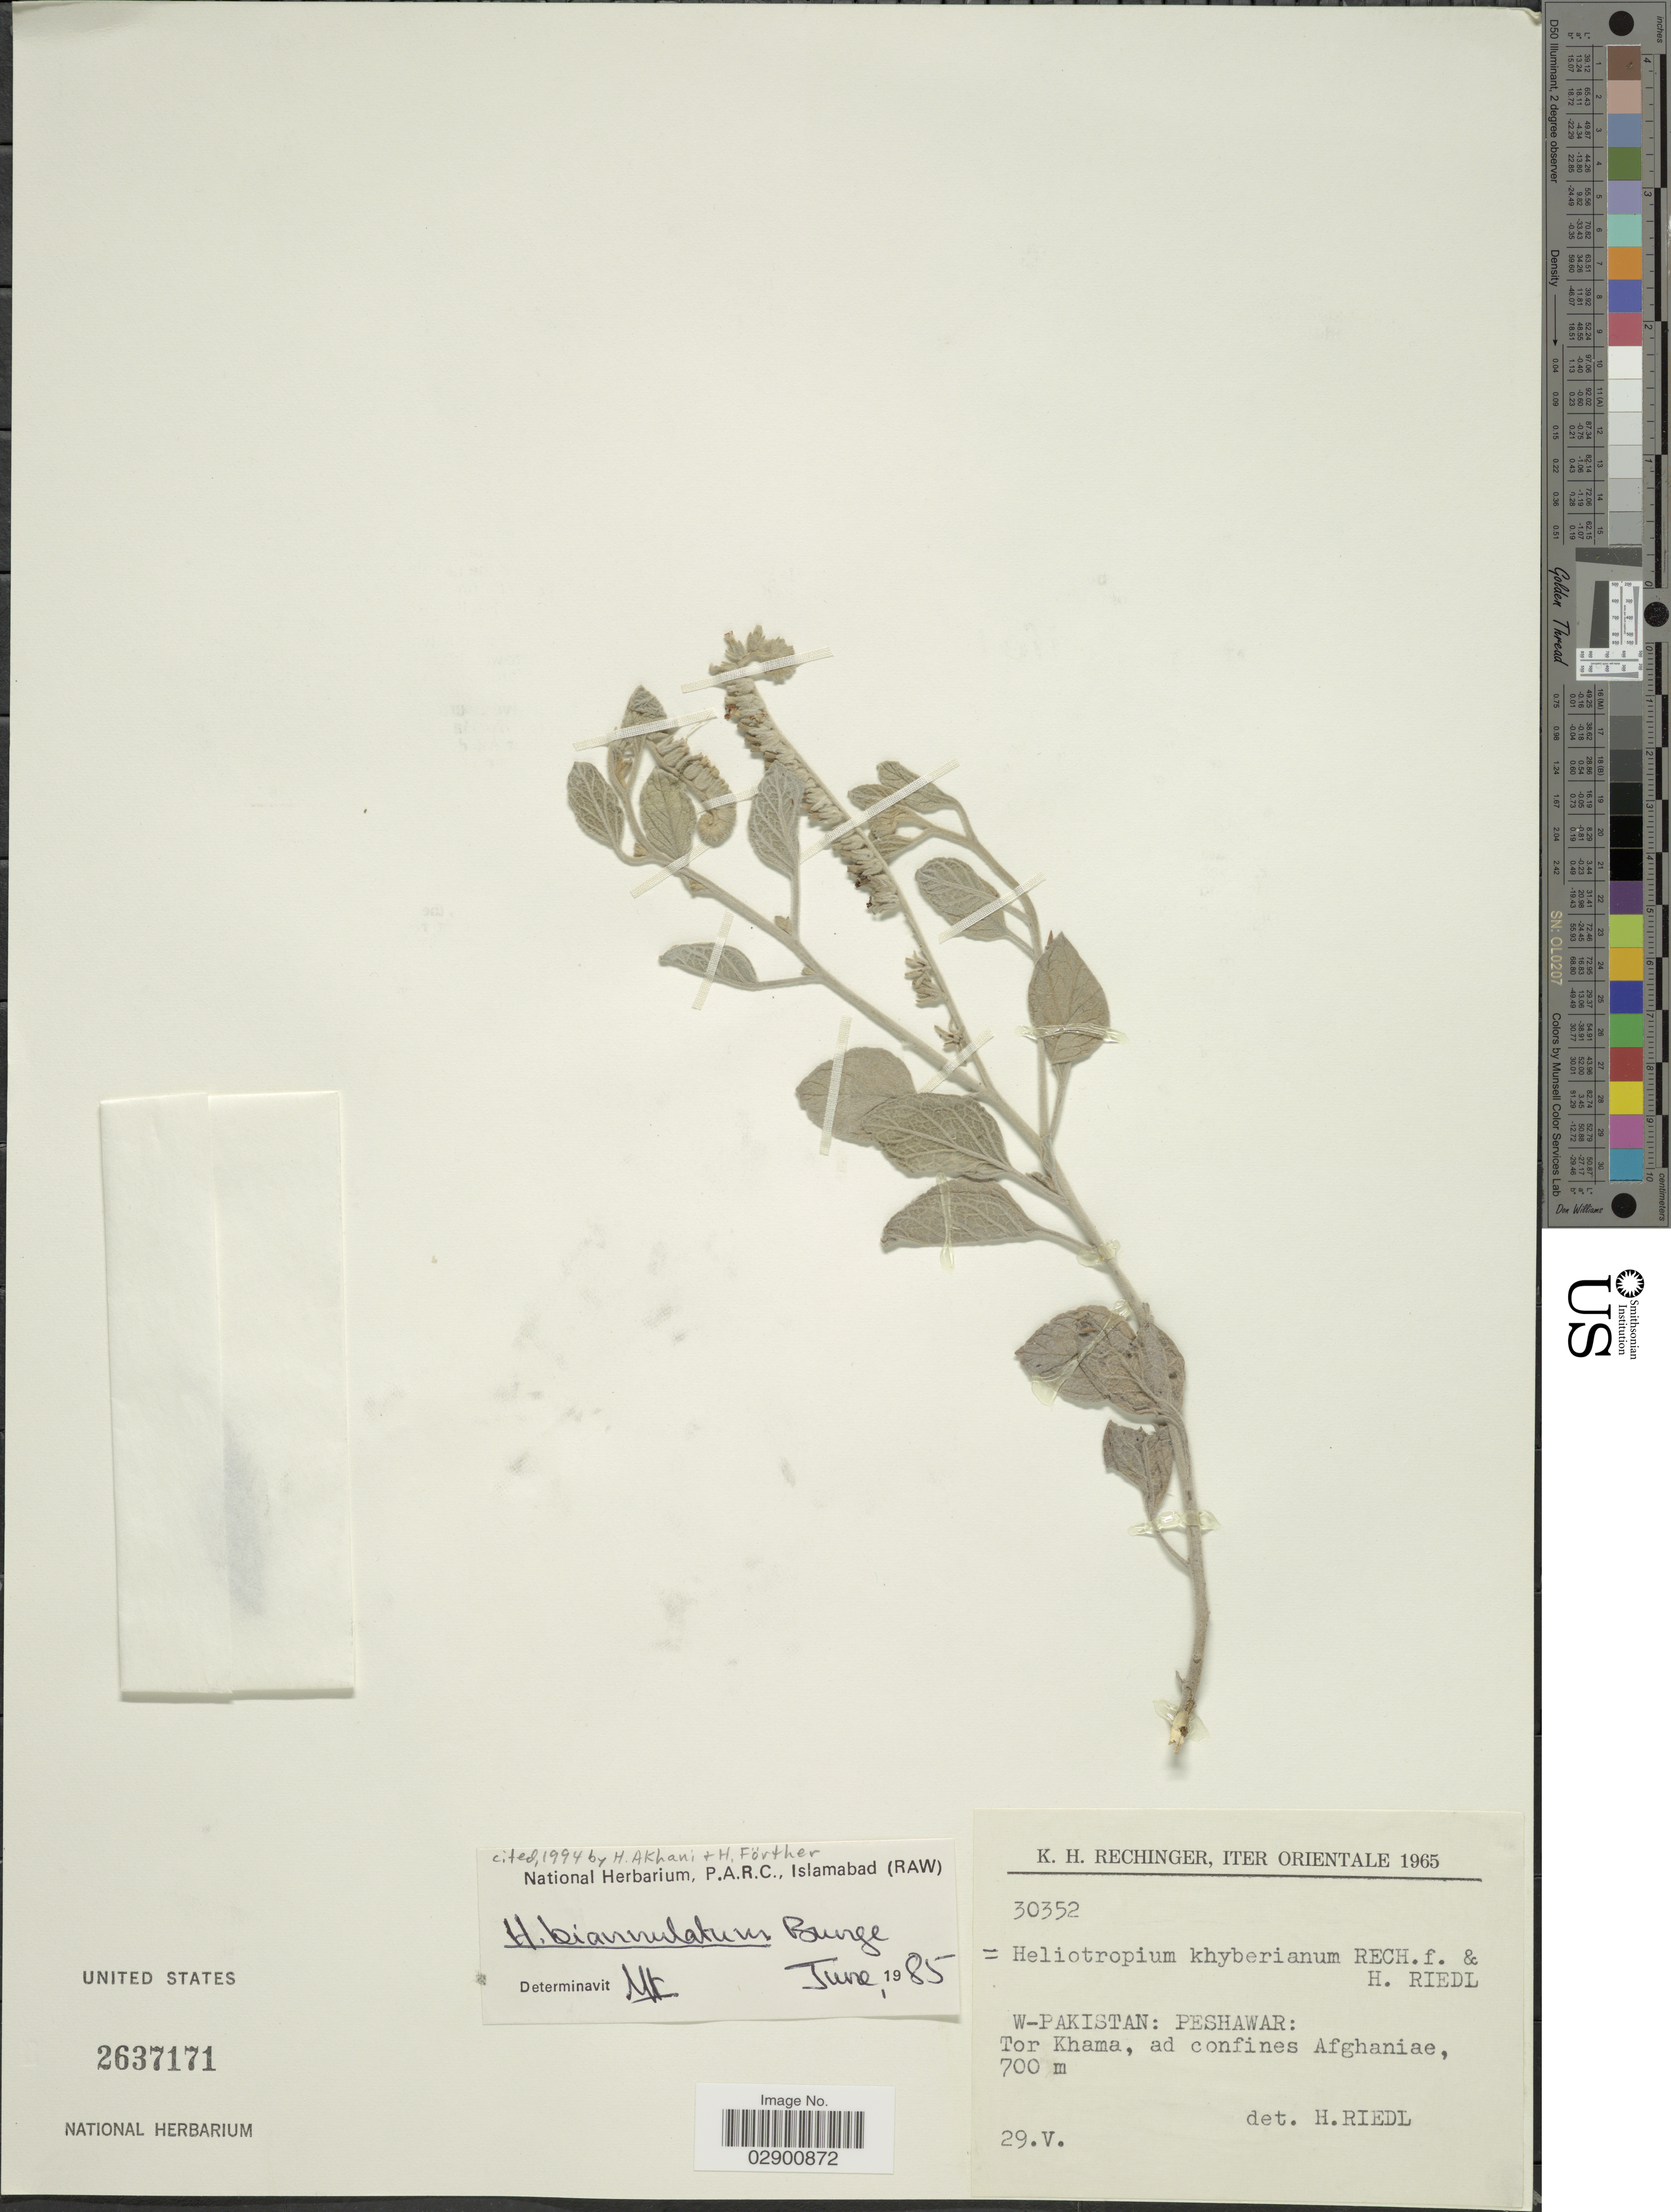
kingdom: Plantae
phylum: Tracheophyta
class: Magnoliopsida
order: Boraginales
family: Heliotropiaceae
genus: Heliotropium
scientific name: Heliotropium biannulatum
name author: Bunge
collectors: K. H. Rechinger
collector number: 30352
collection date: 1965-05-29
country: Pakistan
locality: W-Pakistan: Peshawar: Tor Khama, ad confines Afghaniae.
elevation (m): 700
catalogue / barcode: US 2637171